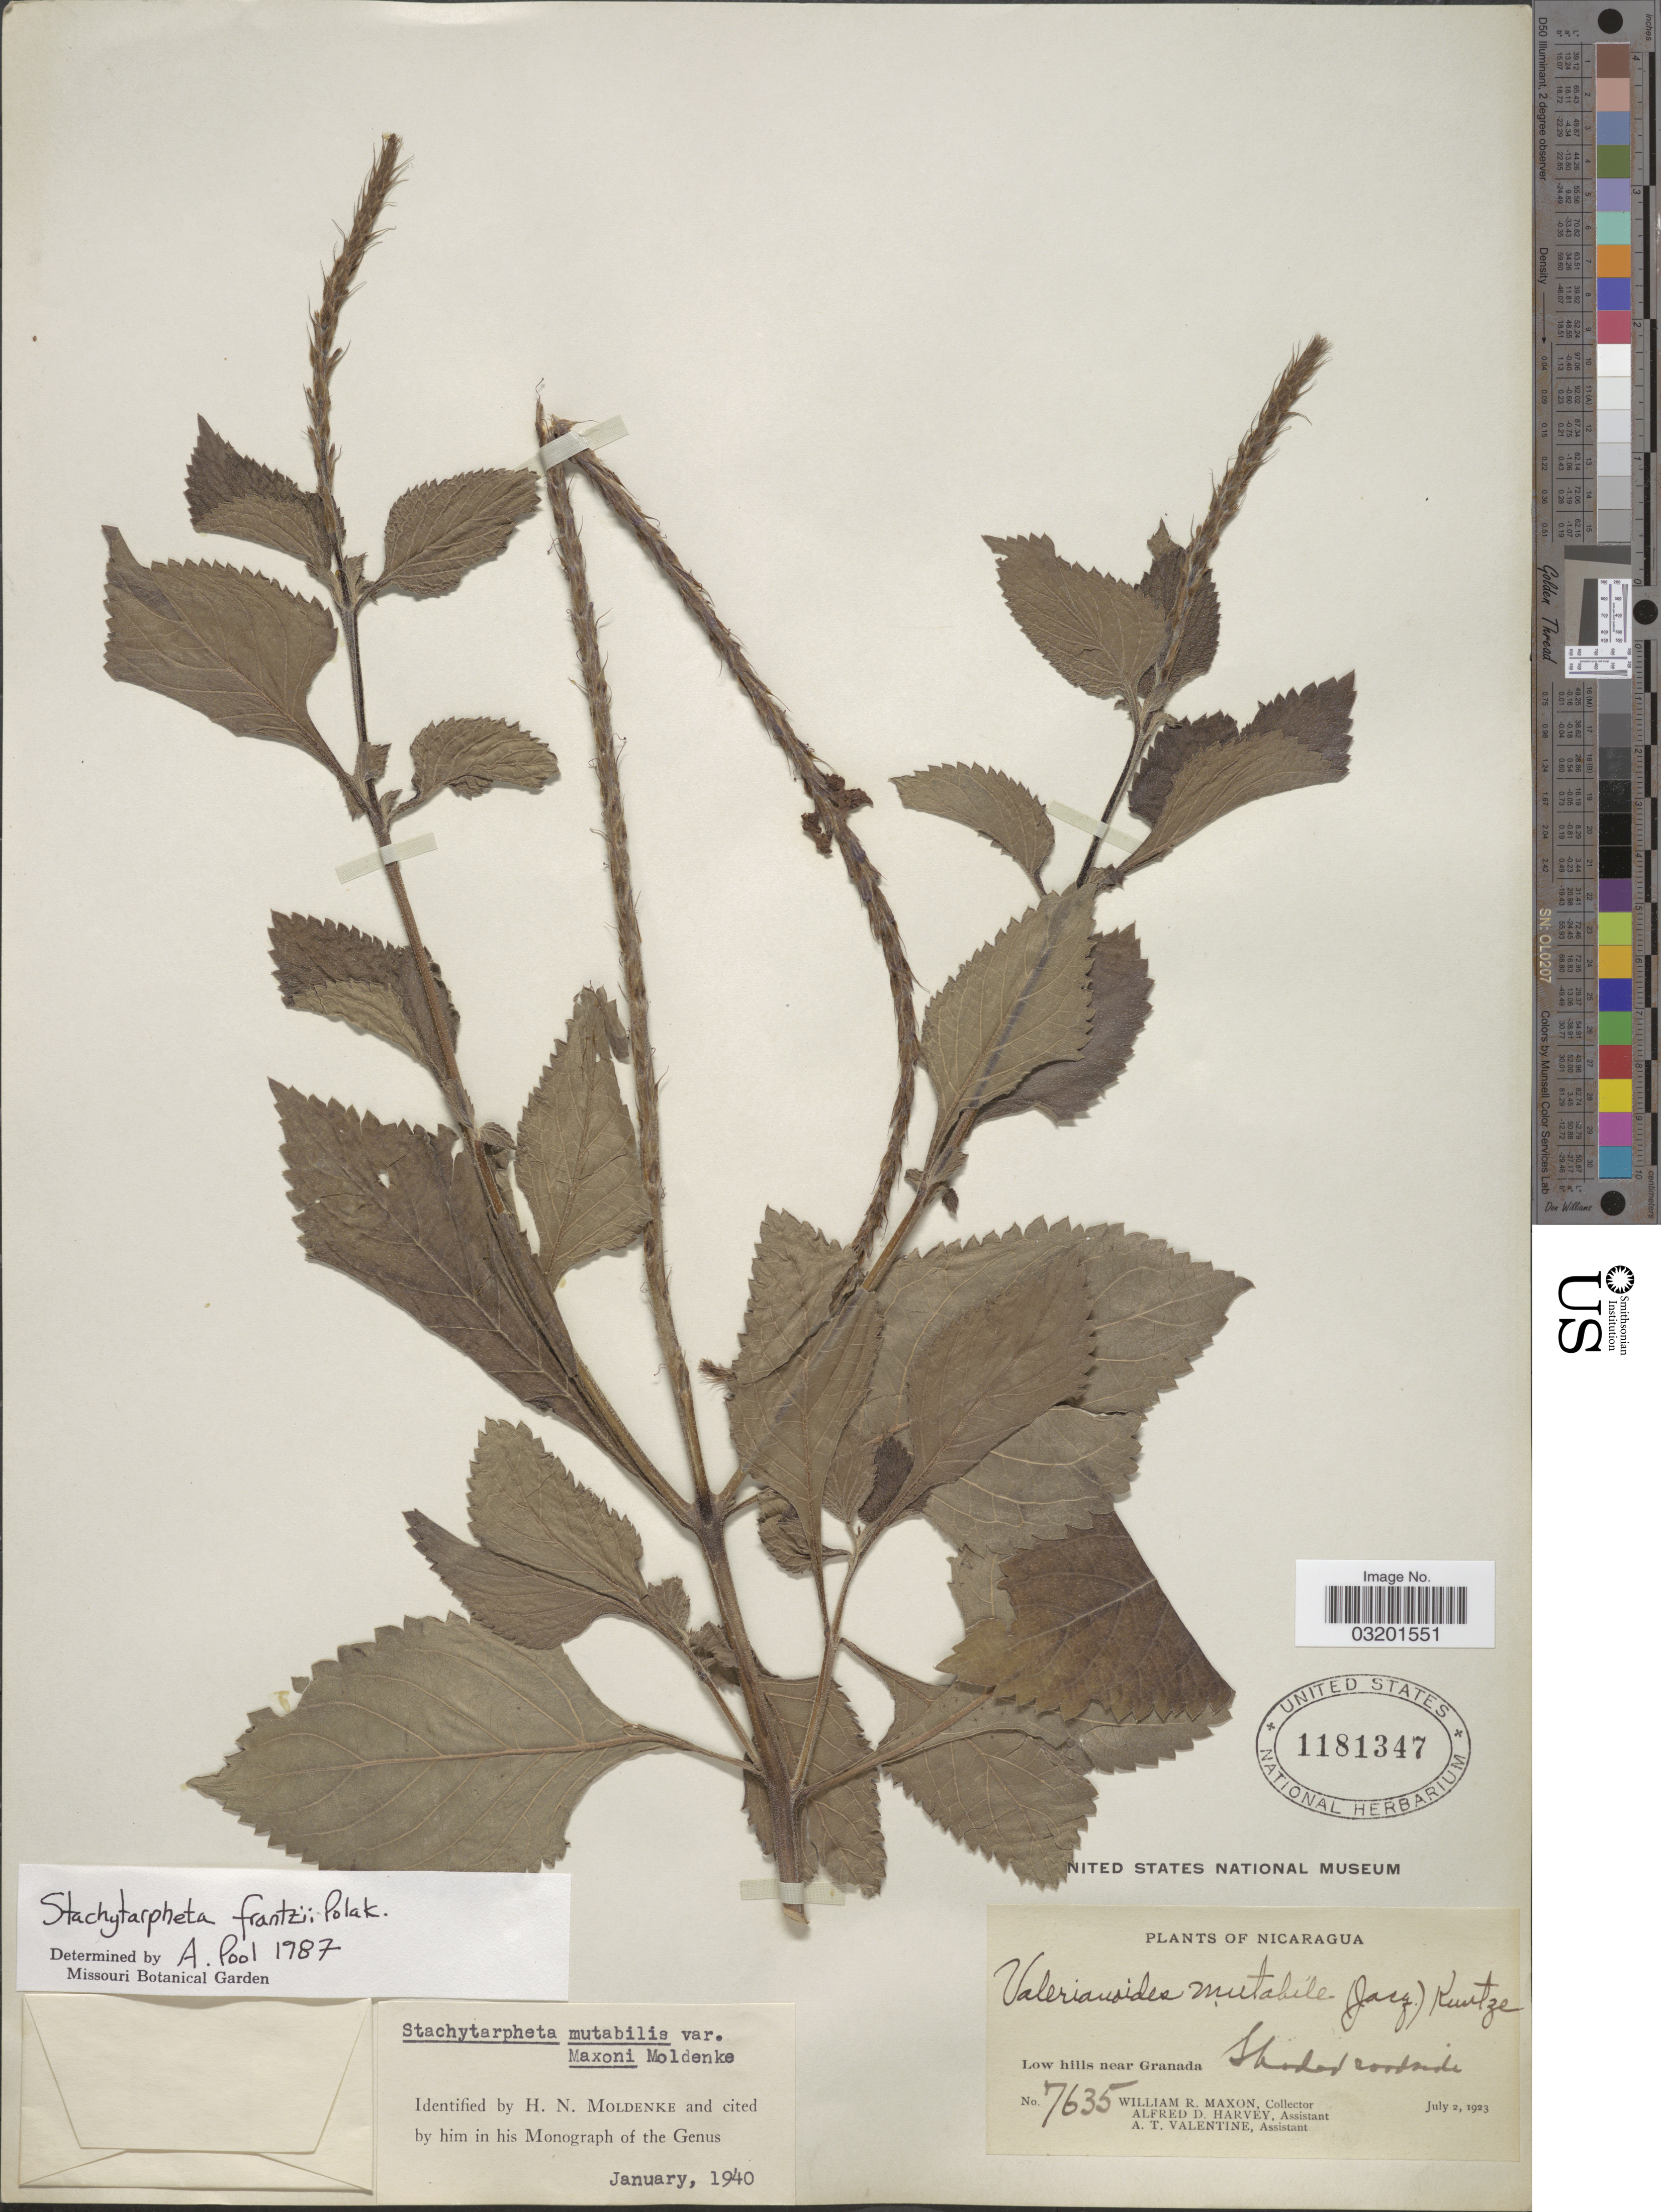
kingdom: Plantae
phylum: Tracheophyta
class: Magnoliopsida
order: Lamiales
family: Verbenaceae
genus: Stachytarpheta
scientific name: Stachytarpheta frantzii var. frantzii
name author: Pol.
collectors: W. R. Maxon, A. D. Harvey & A. Valentine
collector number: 7635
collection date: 1923-07-02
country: Nicaragua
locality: Low hills near Granada.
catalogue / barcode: US 1181347